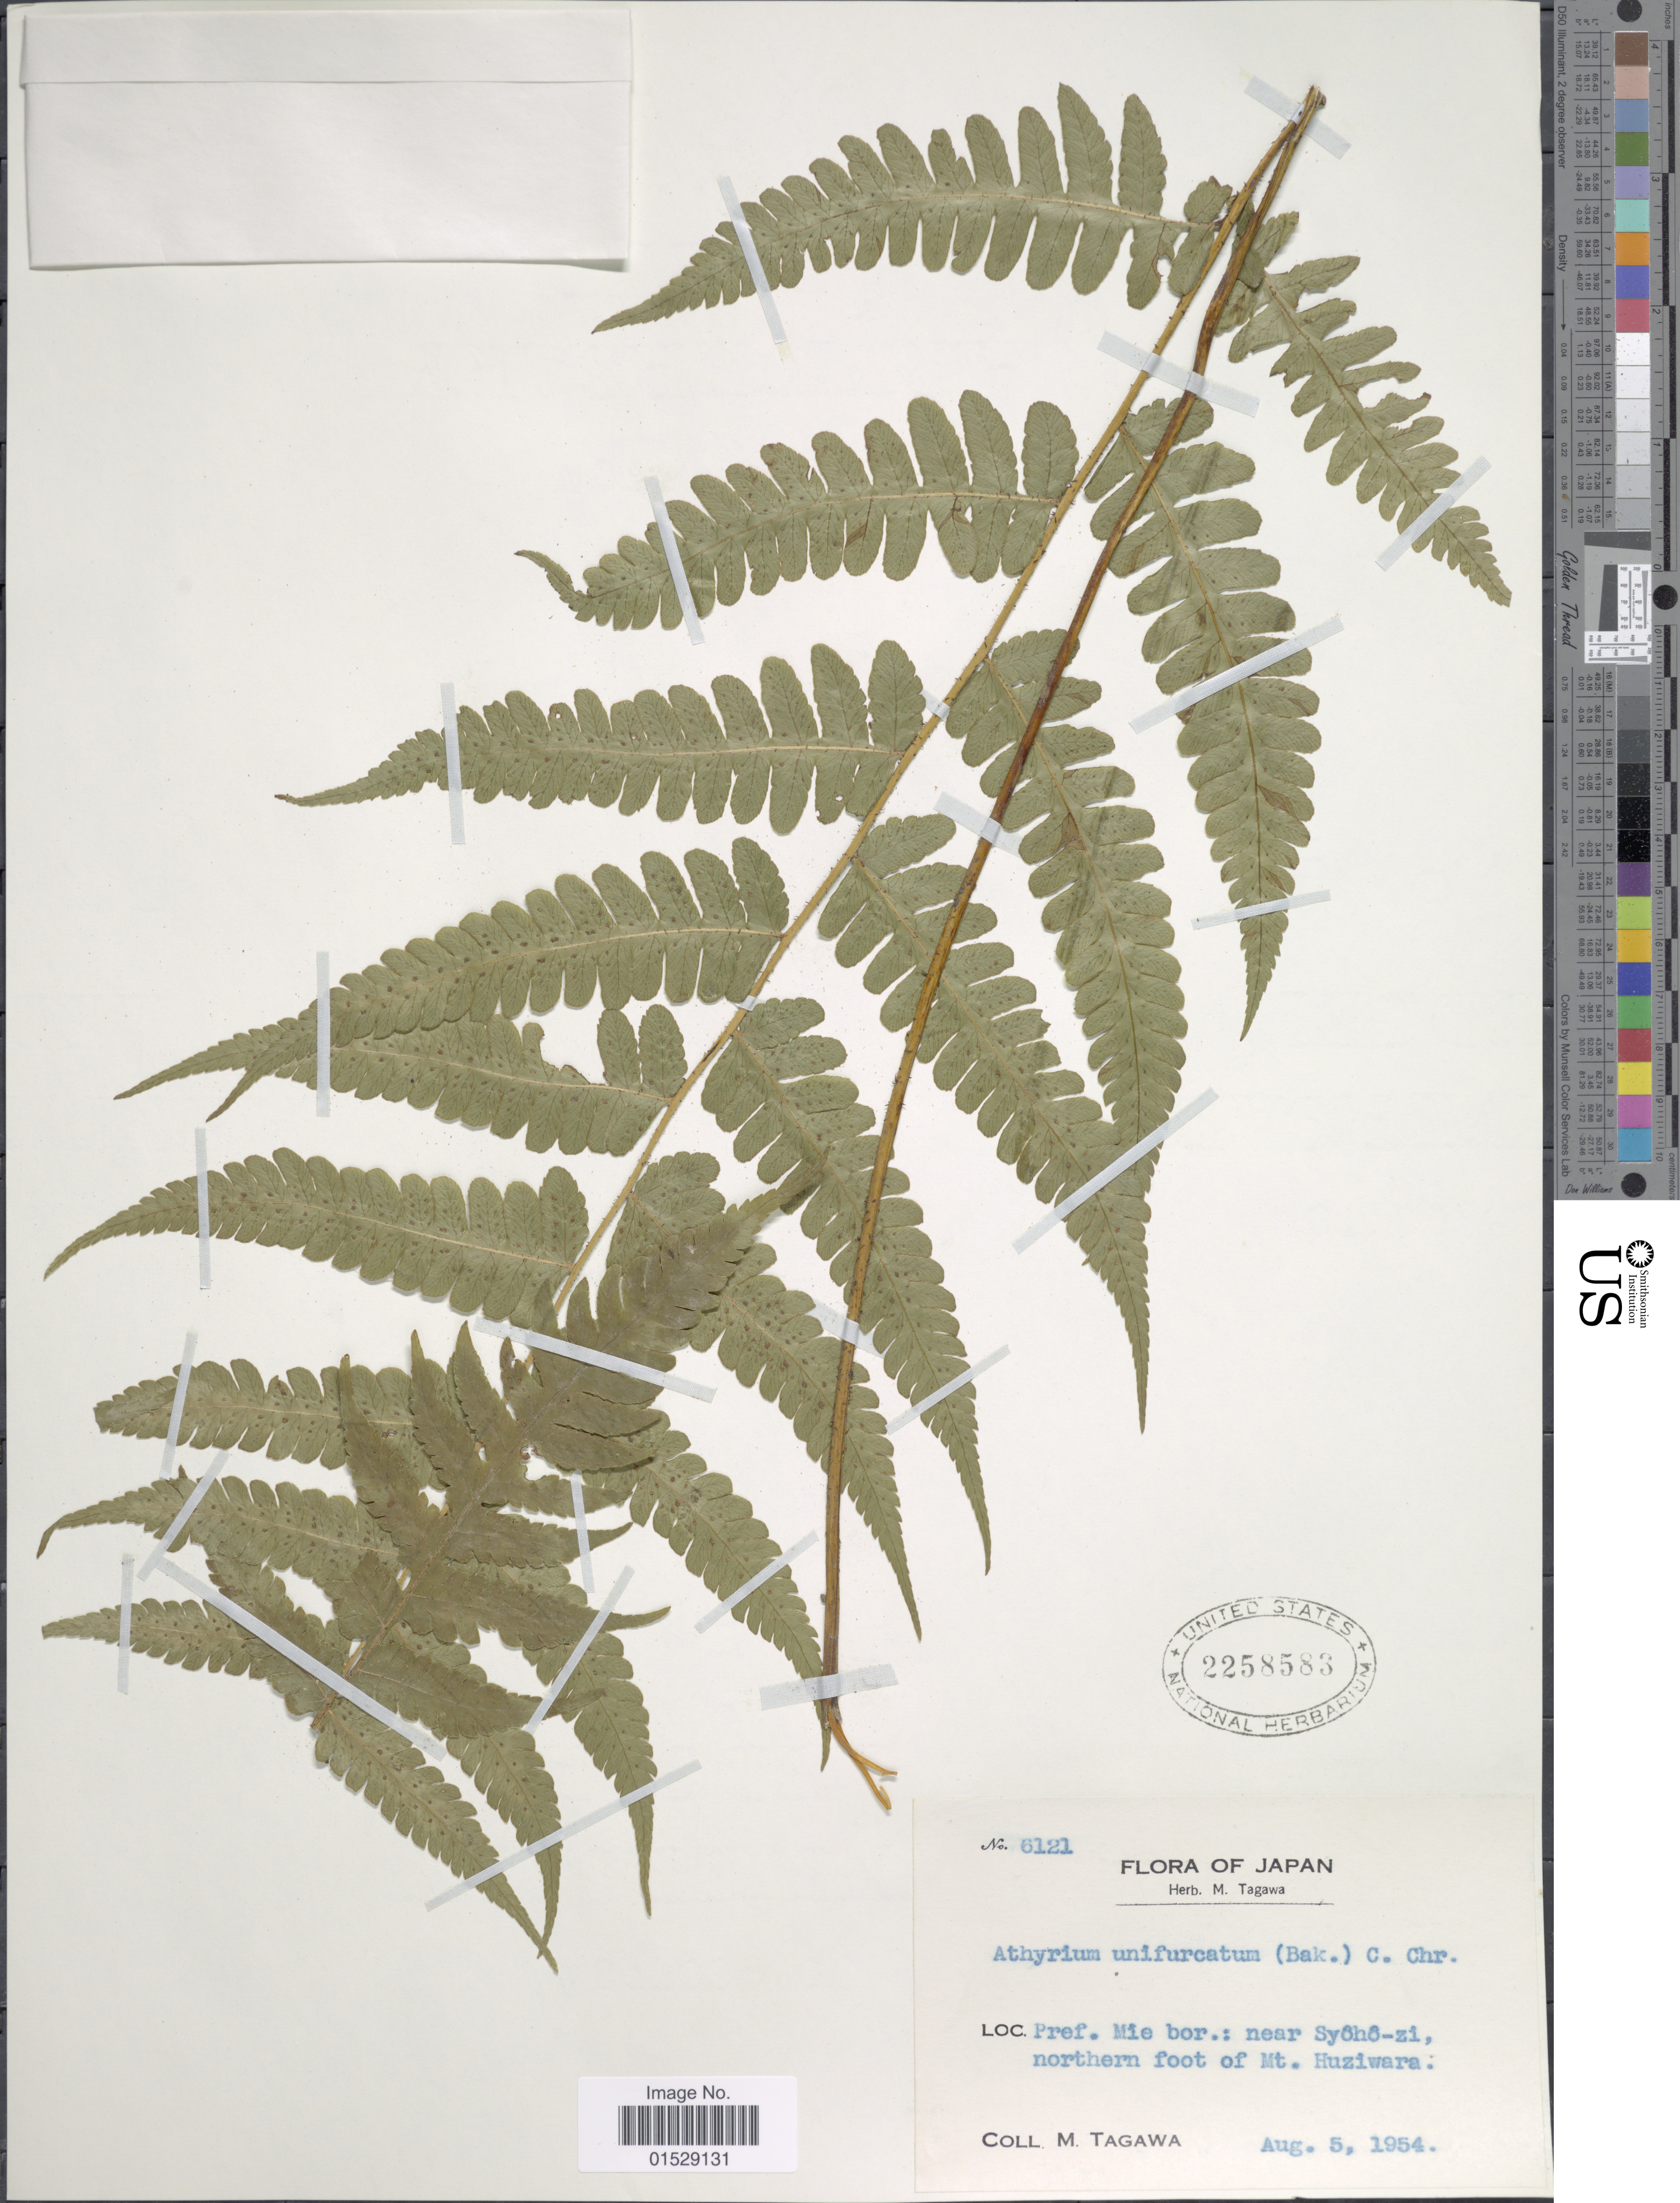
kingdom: Plantae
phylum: Tracheophyta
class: Polypodiopsida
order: Polypodiales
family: Athyriaceae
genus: Deparia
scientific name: Deparia unifurcata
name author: (Baker) M. Kato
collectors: M. Tagawa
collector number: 6121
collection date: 1954-08-05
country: Japan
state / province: Mie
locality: Pref. Mie bor.: near Syoho-zi, northern foot of mt. Huziwara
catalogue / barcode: US 2258583